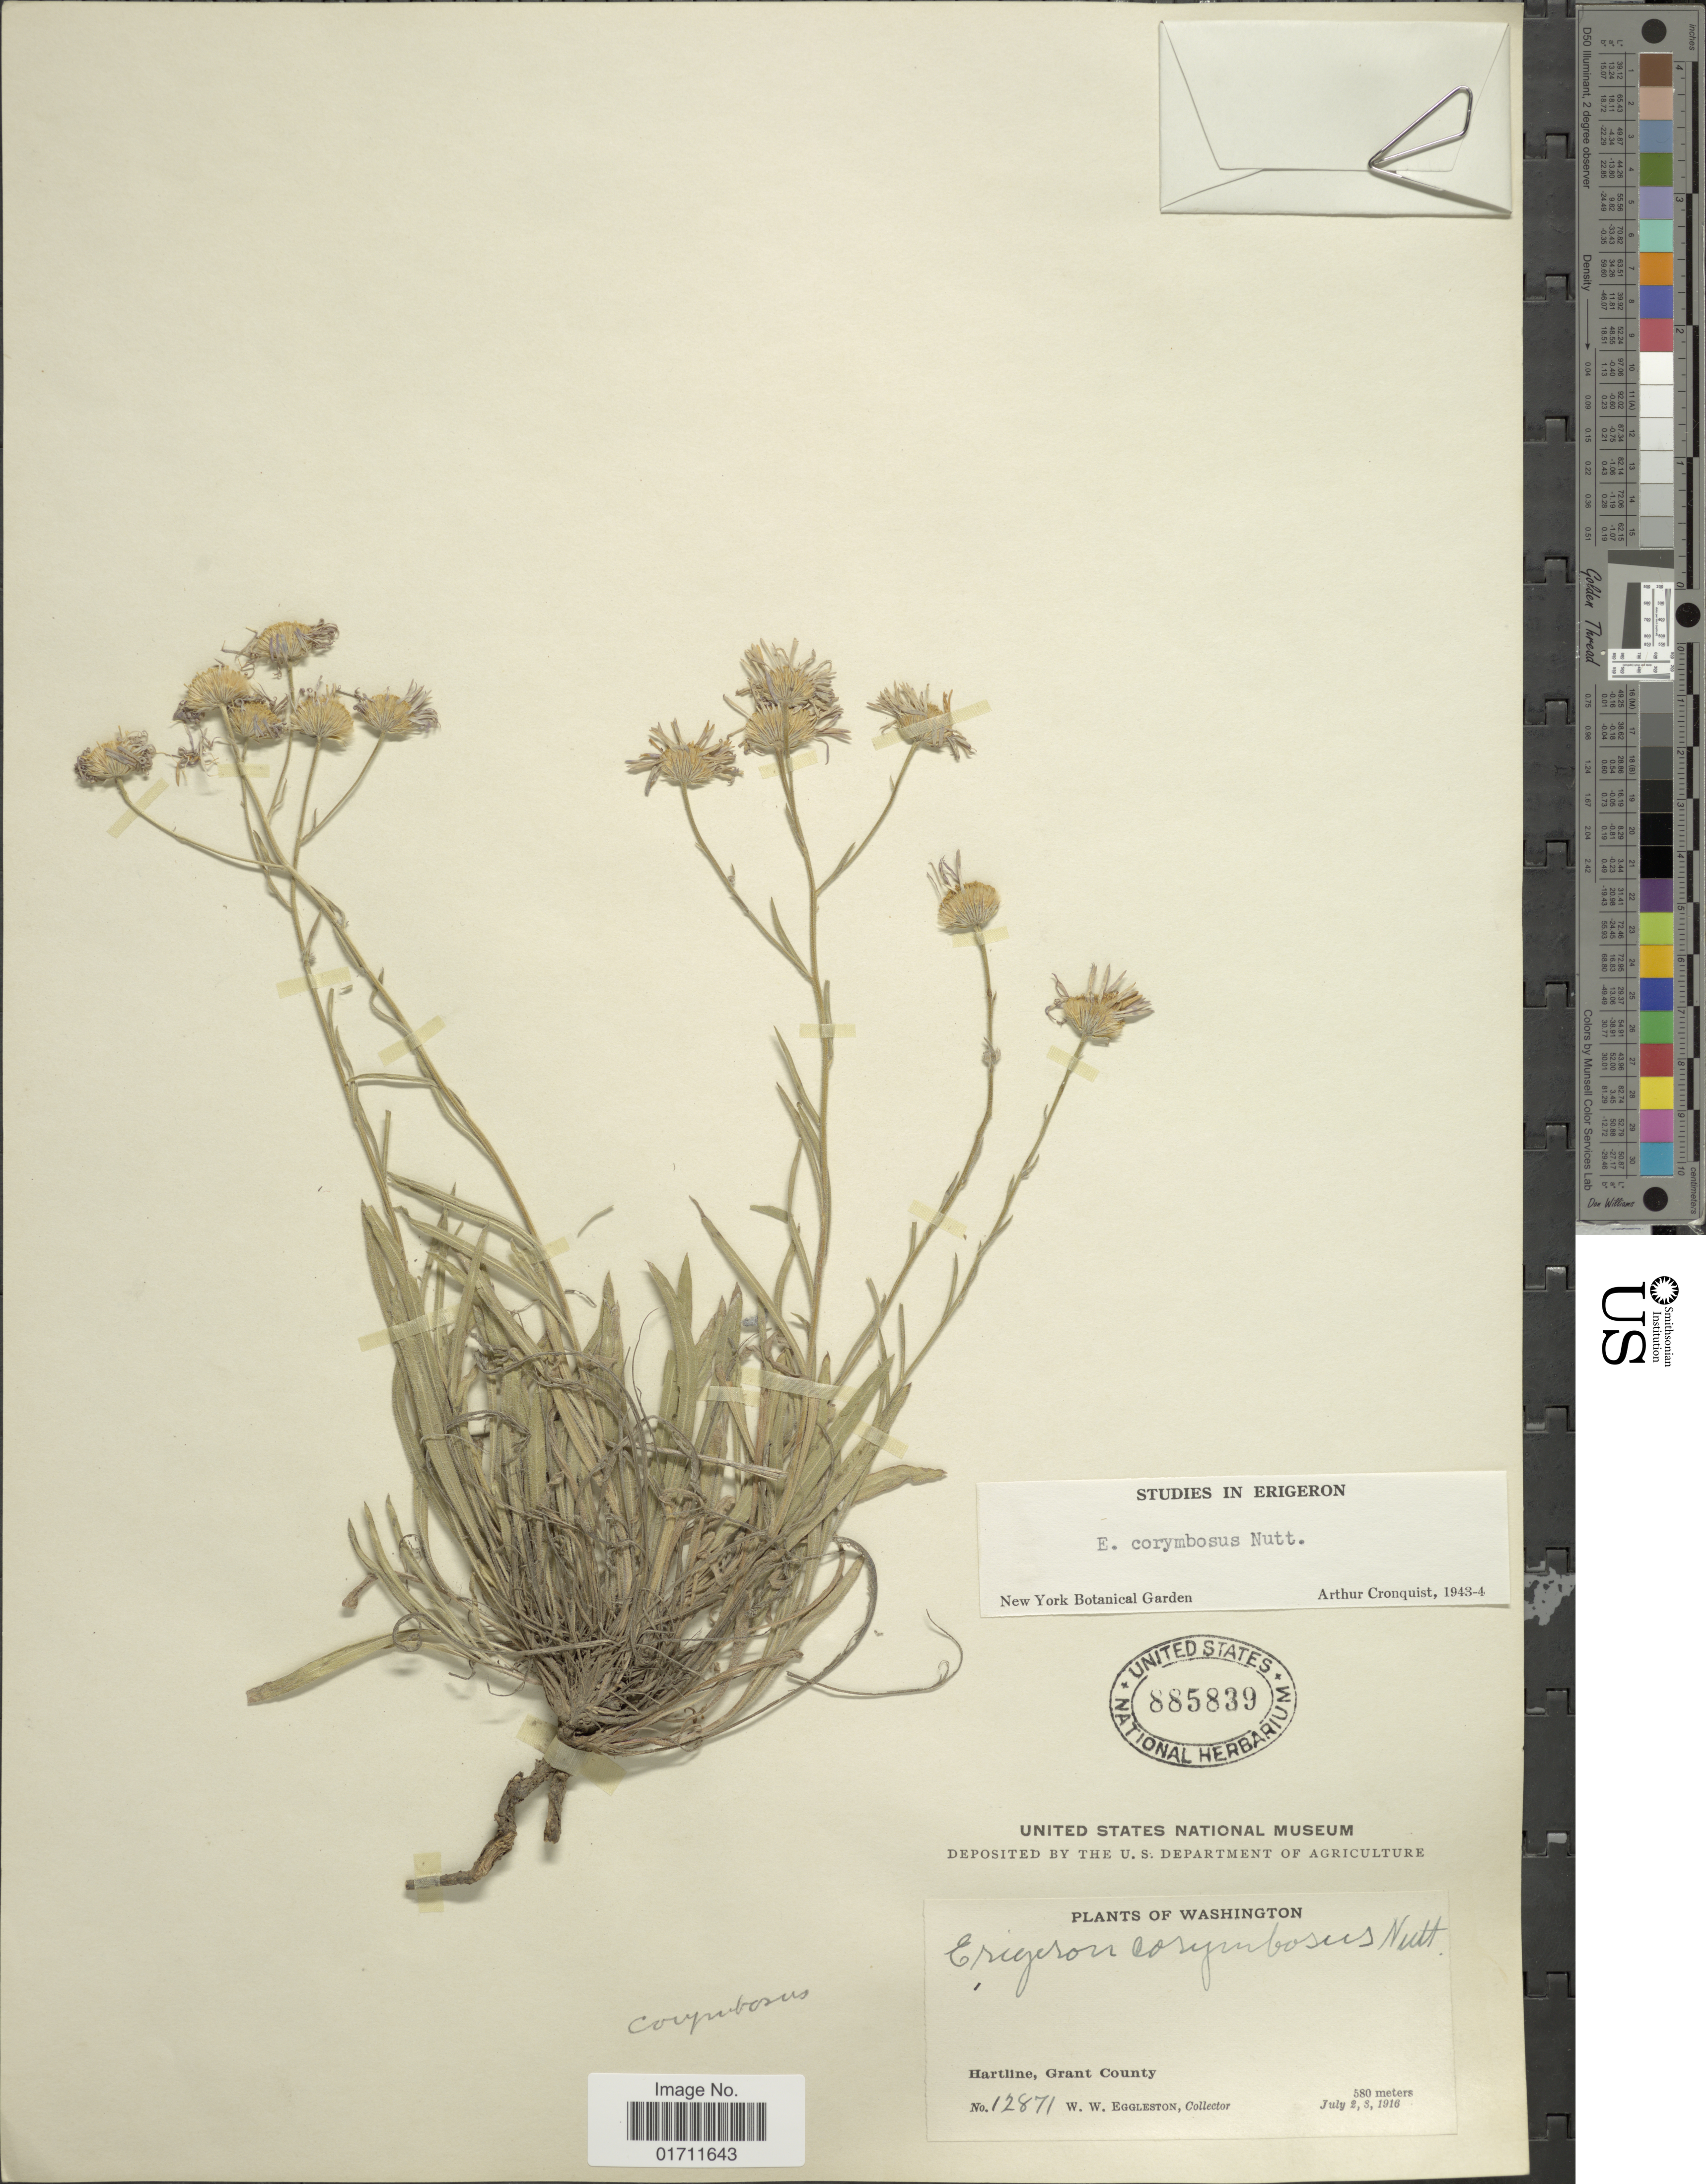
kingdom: Plantae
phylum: Tracheophyta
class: Magnoliopsida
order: Asterales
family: Asteraceae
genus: Erigeron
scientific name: Erigeron corymbosus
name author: Nutt.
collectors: W. W. Eggleston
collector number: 12871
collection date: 1916-07-02/1916-07-03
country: United States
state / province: Washington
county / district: Grant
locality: Hartline, Grant County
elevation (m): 580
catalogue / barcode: US 885839